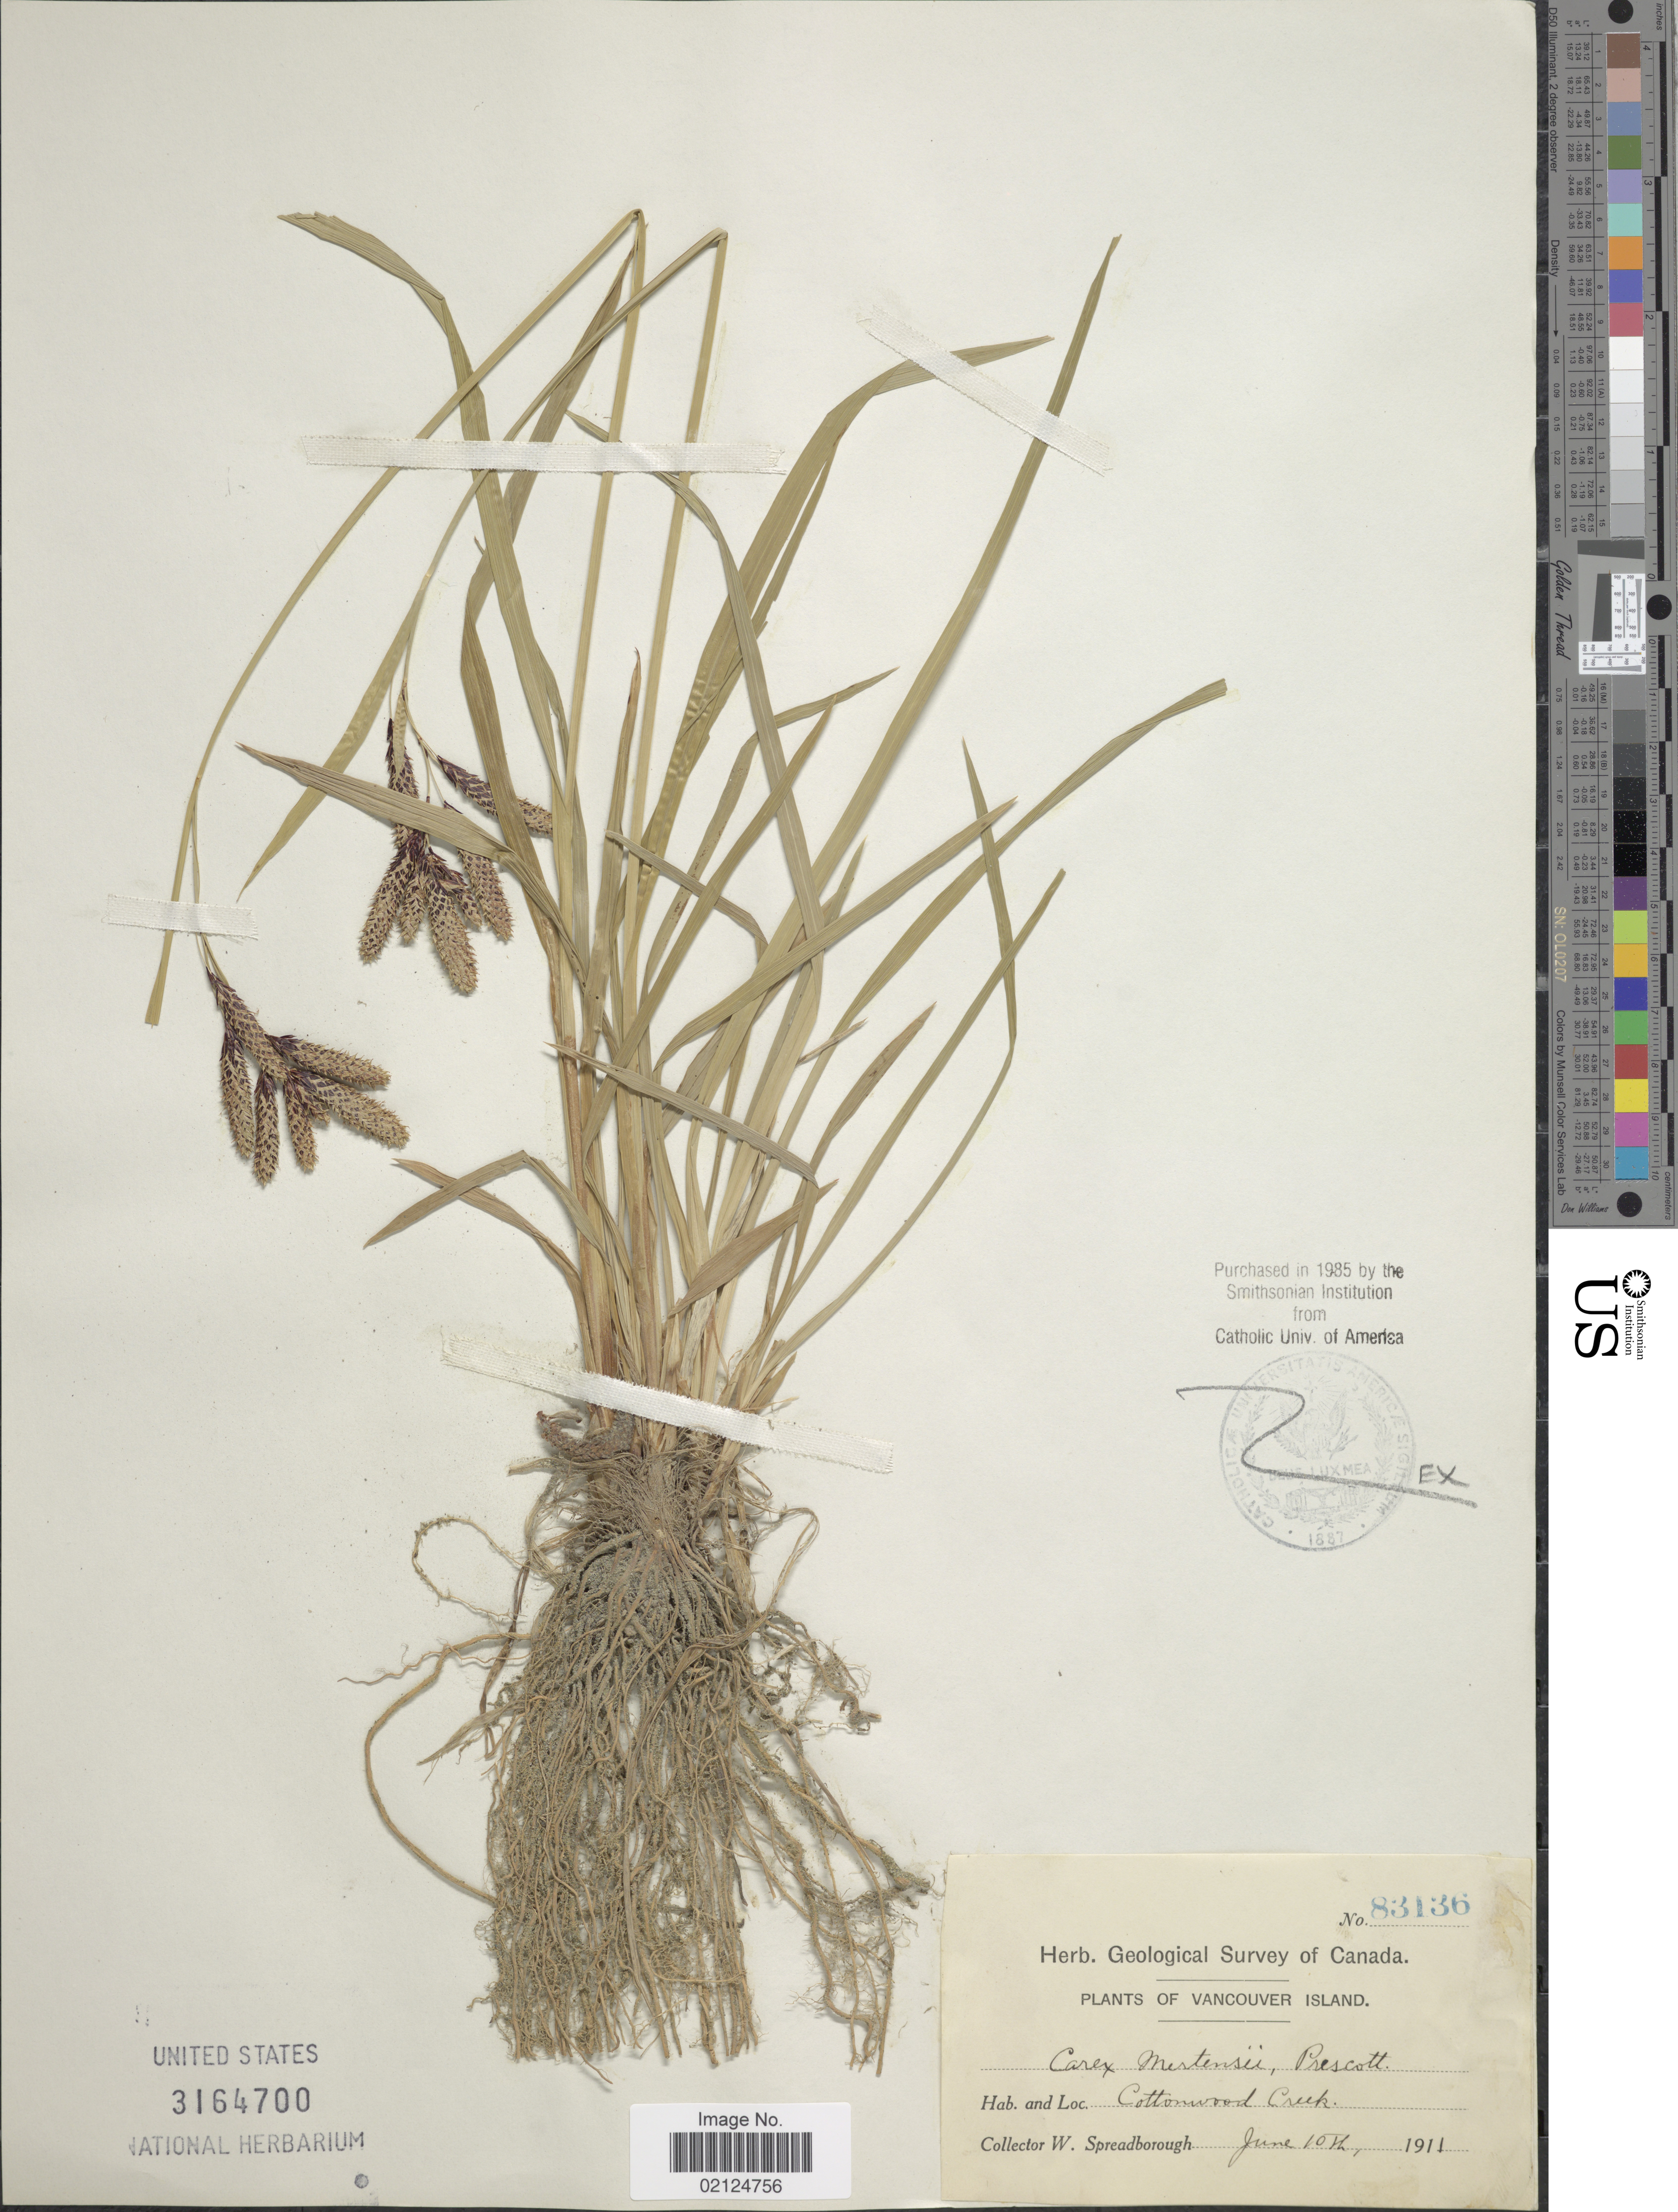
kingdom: Plantae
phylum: Tracheophyta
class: Liliopsida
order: Poales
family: Cyperaceae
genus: Carex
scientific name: Carex mertensii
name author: J.D. Prescott ex Bong.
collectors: W. Spreadborough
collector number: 83136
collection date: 1911-06-10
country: Canada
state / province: British Columbia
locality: Vancouver Island, Cottonwood Creek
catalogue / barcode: US 3164700